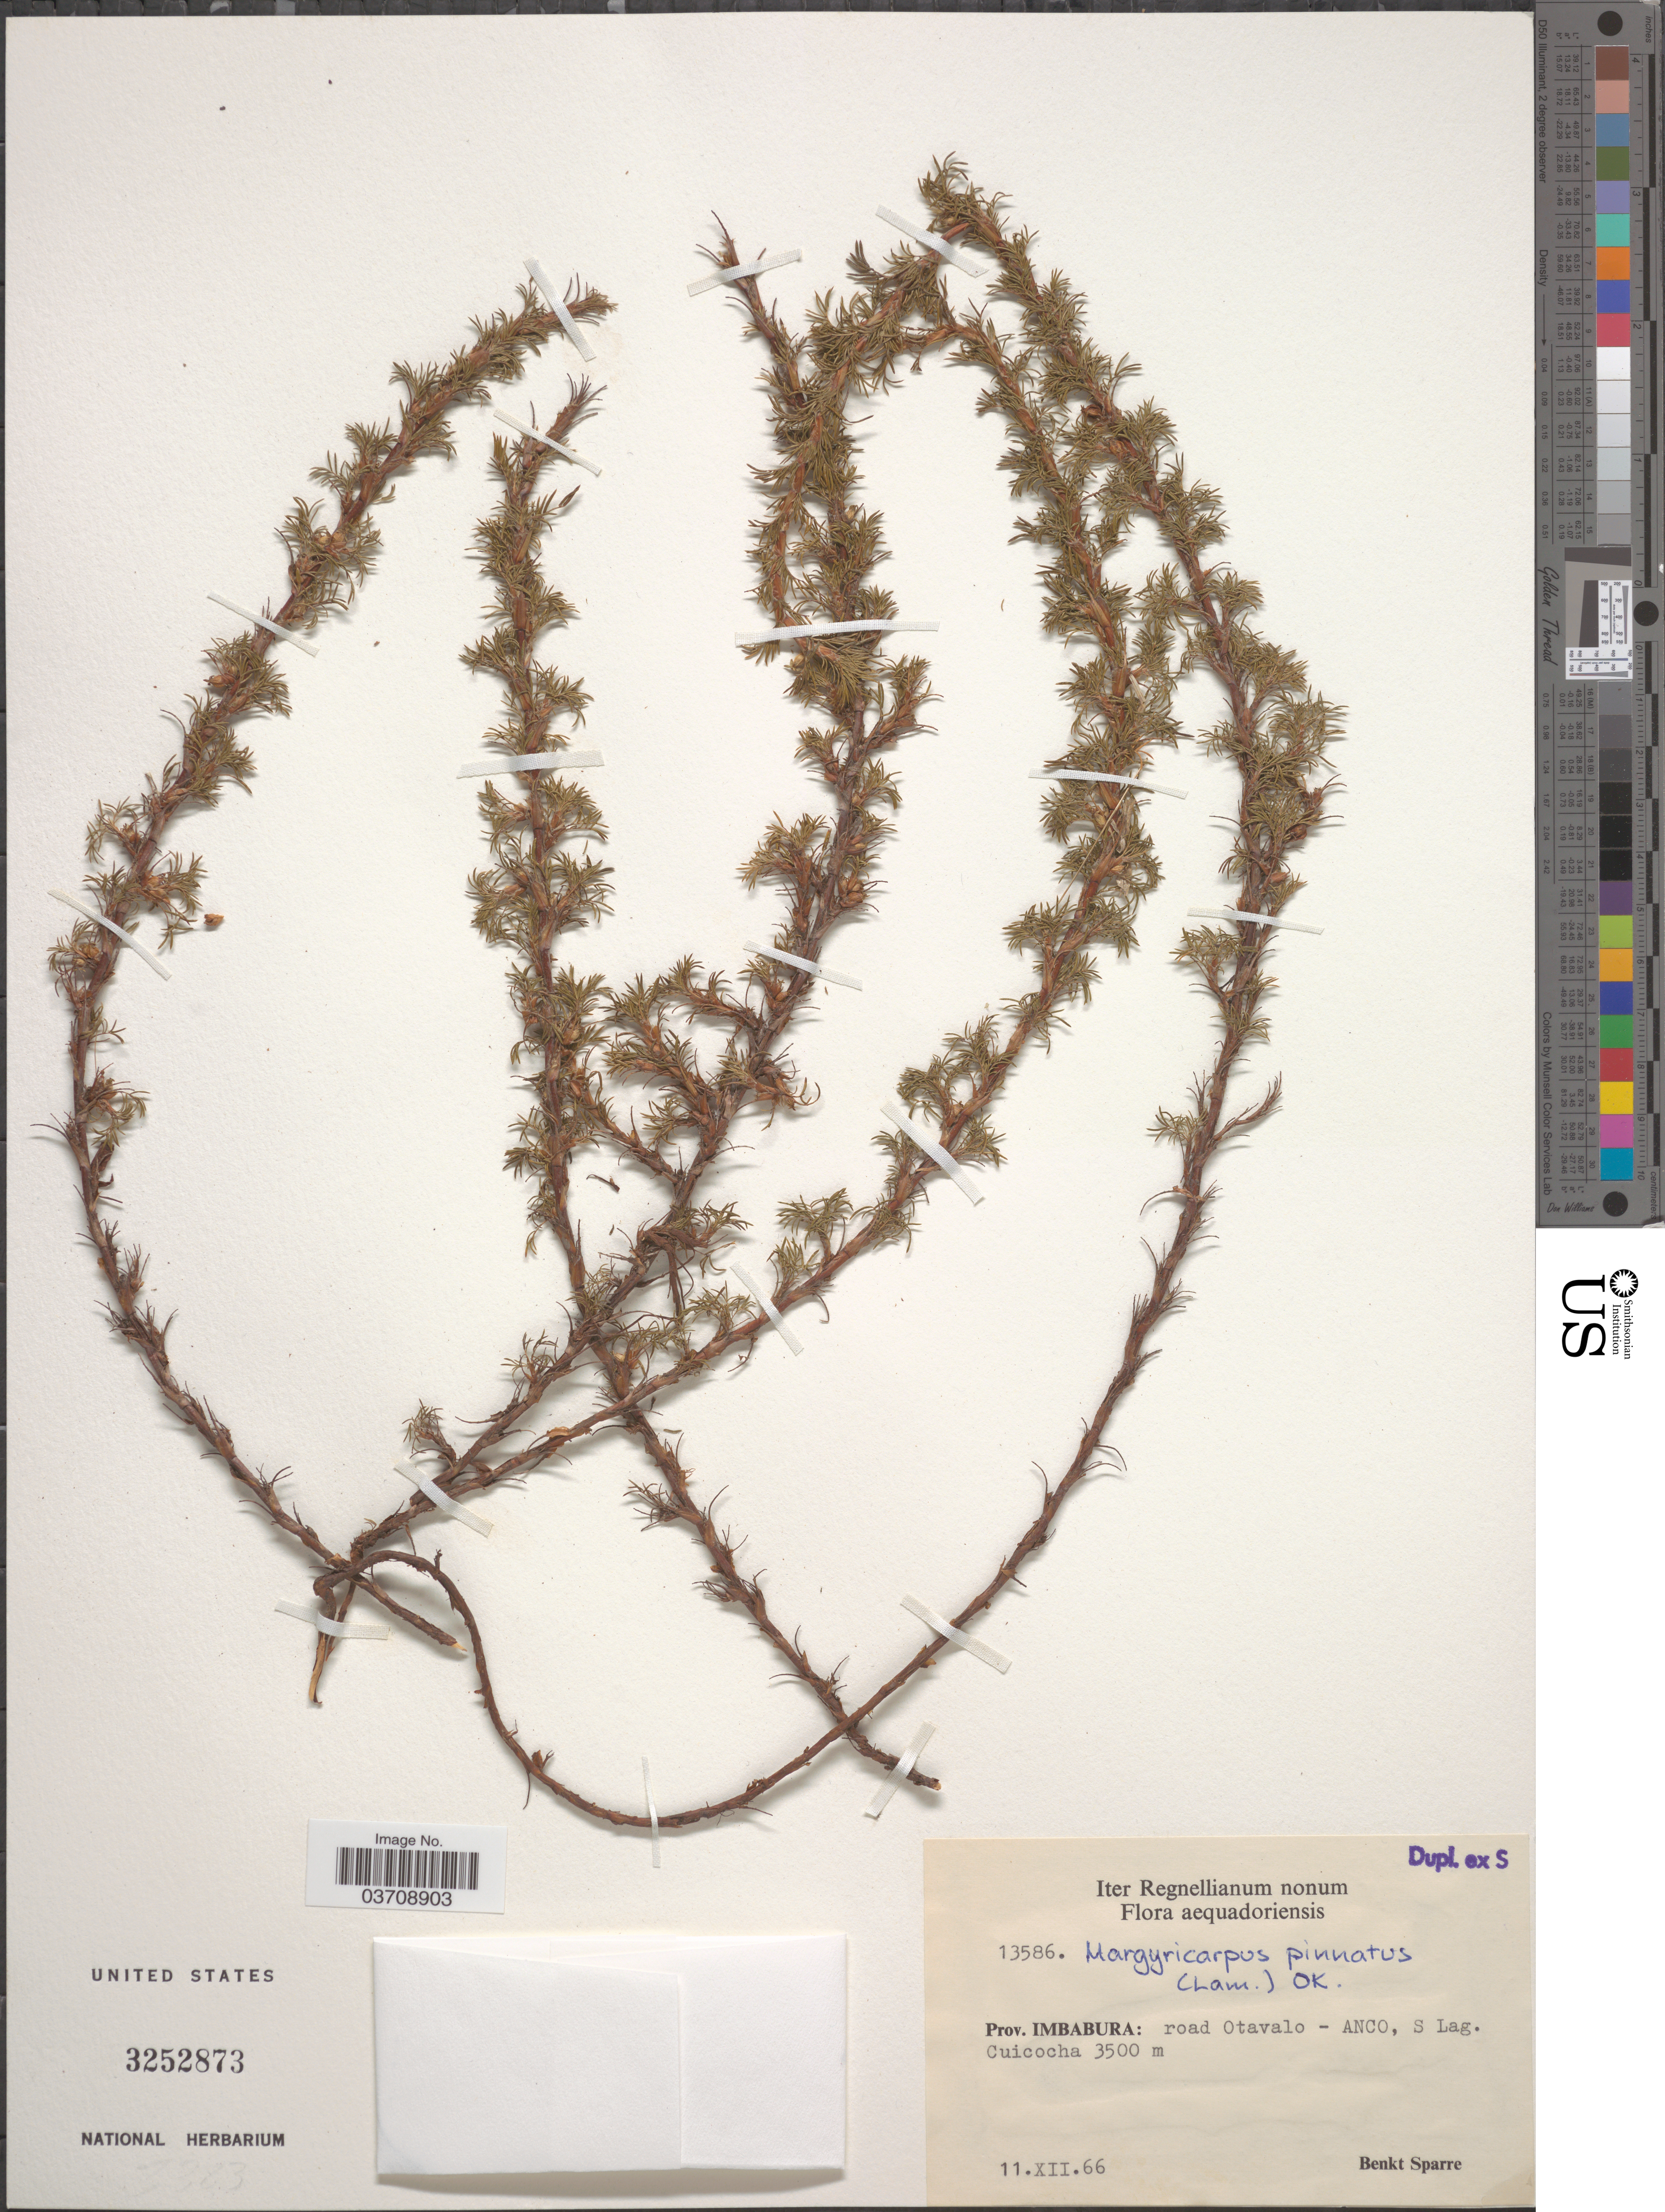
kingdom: Plantae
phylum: Tracheophyta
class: Magnoliopsida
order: Rosales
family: Rosaceae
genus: Margyricarpus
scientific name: Margyricarpus pinnatus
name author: (Lam.) Kuntze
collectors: B. Sparre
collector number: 13586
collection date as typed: Transcribed d/m/y: 11/12/66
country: Ecuador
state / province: Imbabura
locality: Aequadoriensis. Road Otavalo - Anco, S Lag. Cuicocha.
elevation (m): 3500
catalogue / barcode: US 3252873